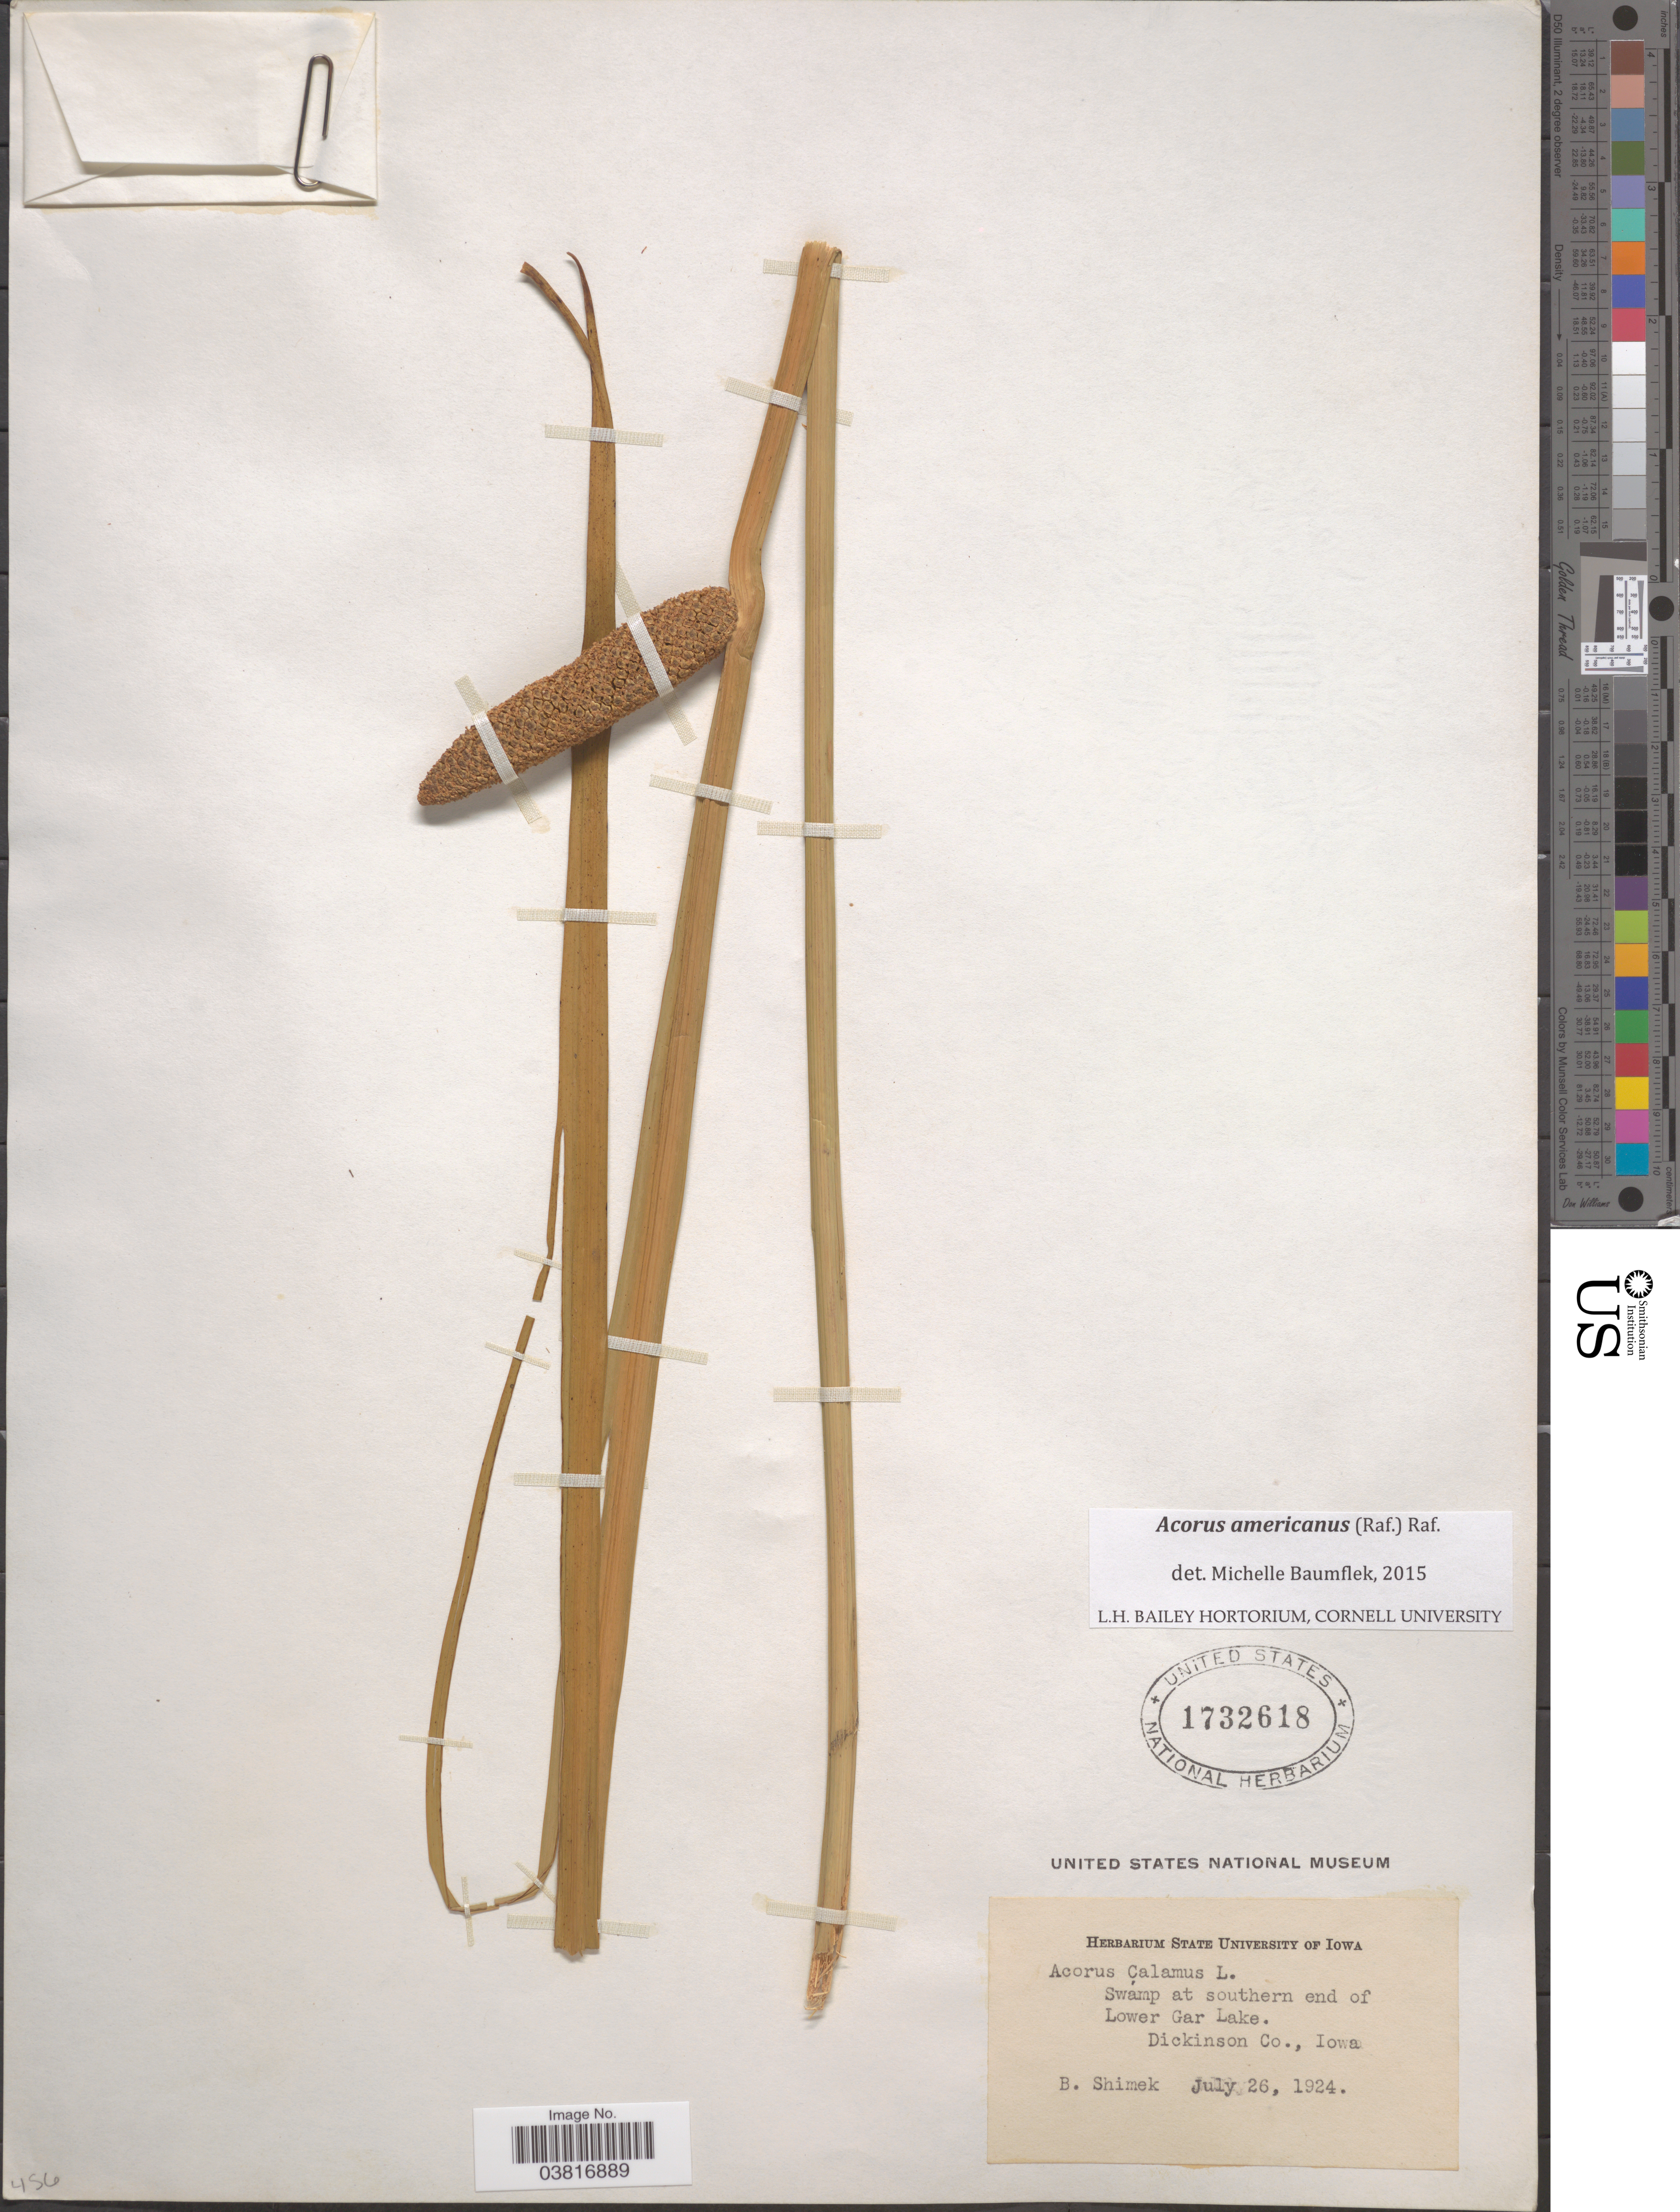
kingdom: Plantae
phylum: Tracheophyta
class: Liliopsida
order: Acorales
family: Acoraceae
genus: Acorus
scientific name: Acorus americanus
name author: (Raf.) Raf.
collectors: B. Shimek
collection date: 1924-07-26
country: United States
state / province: Iowa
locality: Swamp at southern end of Lower Gar Lake. Dickinson Co.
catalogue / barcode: US 1732618